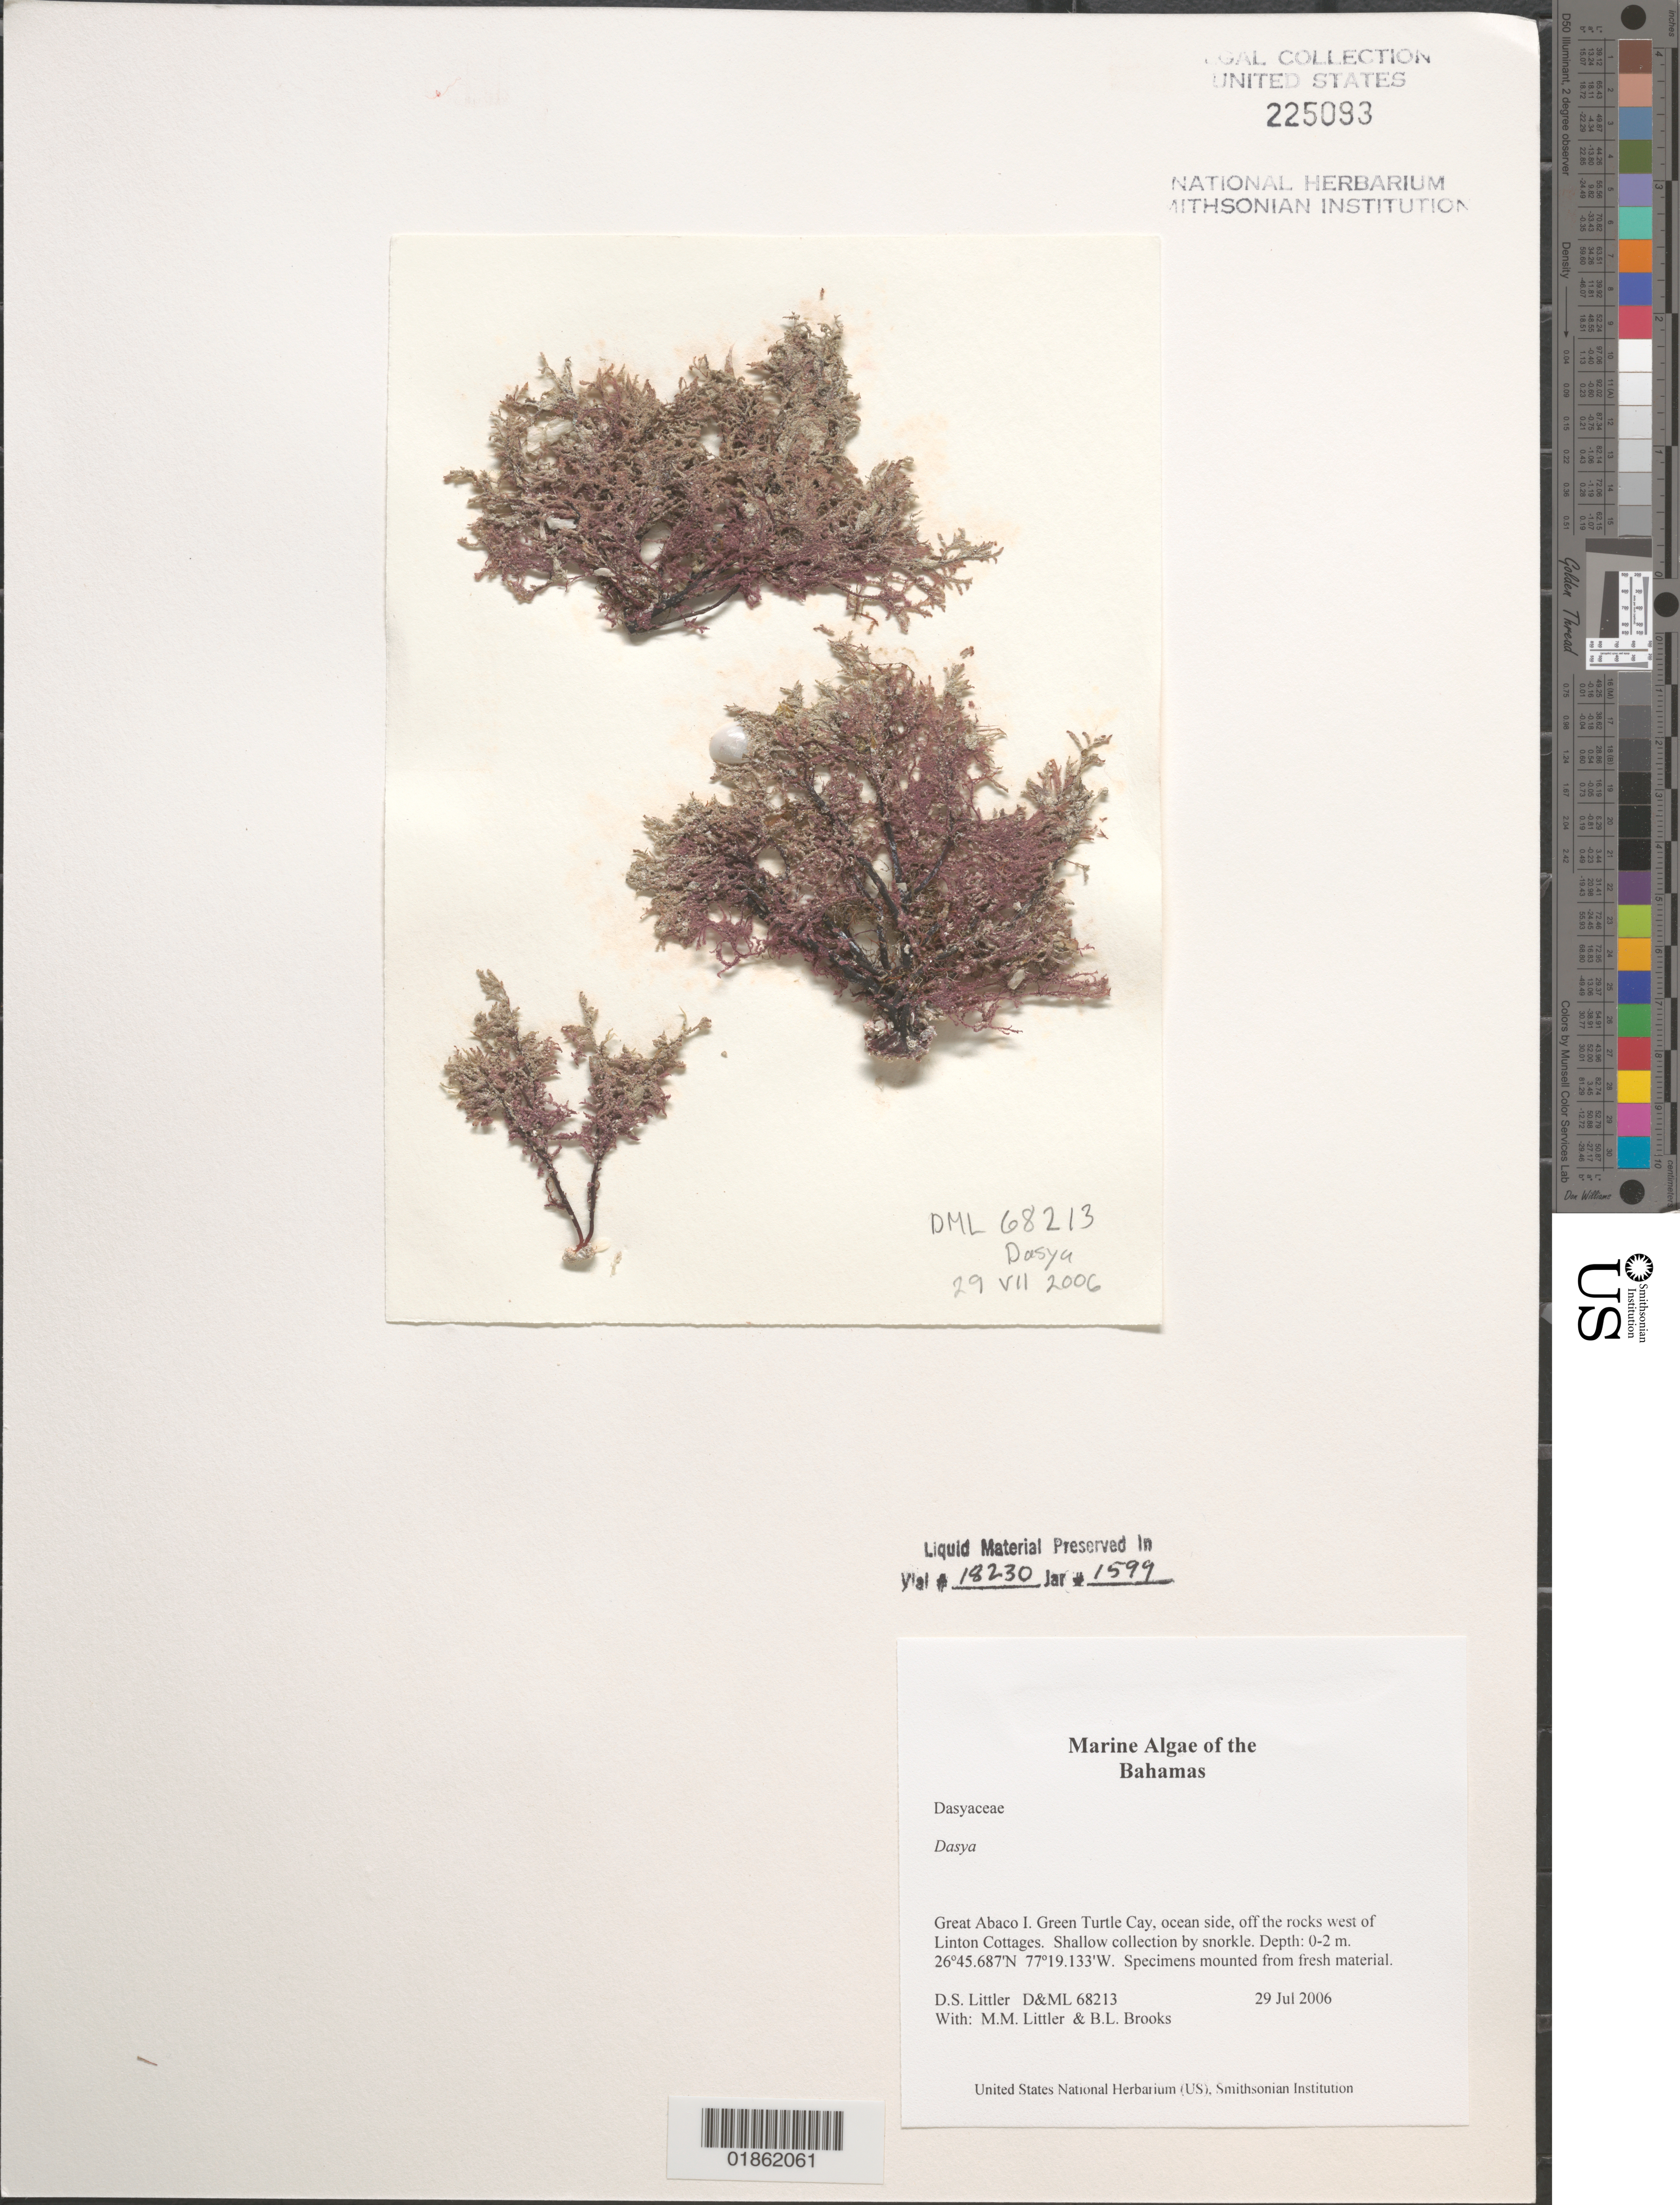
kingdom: Plantae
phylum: Rhodophyta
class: Florideophyceae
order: Ceramiales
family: Dasyaceae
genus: Dasya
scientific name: Dasya sp.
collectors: M. M. Littler, D. S. Littler & B. Brooks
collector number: D&ML 68213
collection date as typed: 29 Jul 2006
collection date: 2006-07-29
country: Bahamas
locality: Off rocks southeast of Linton Cottage Beach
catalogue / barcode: US 225093